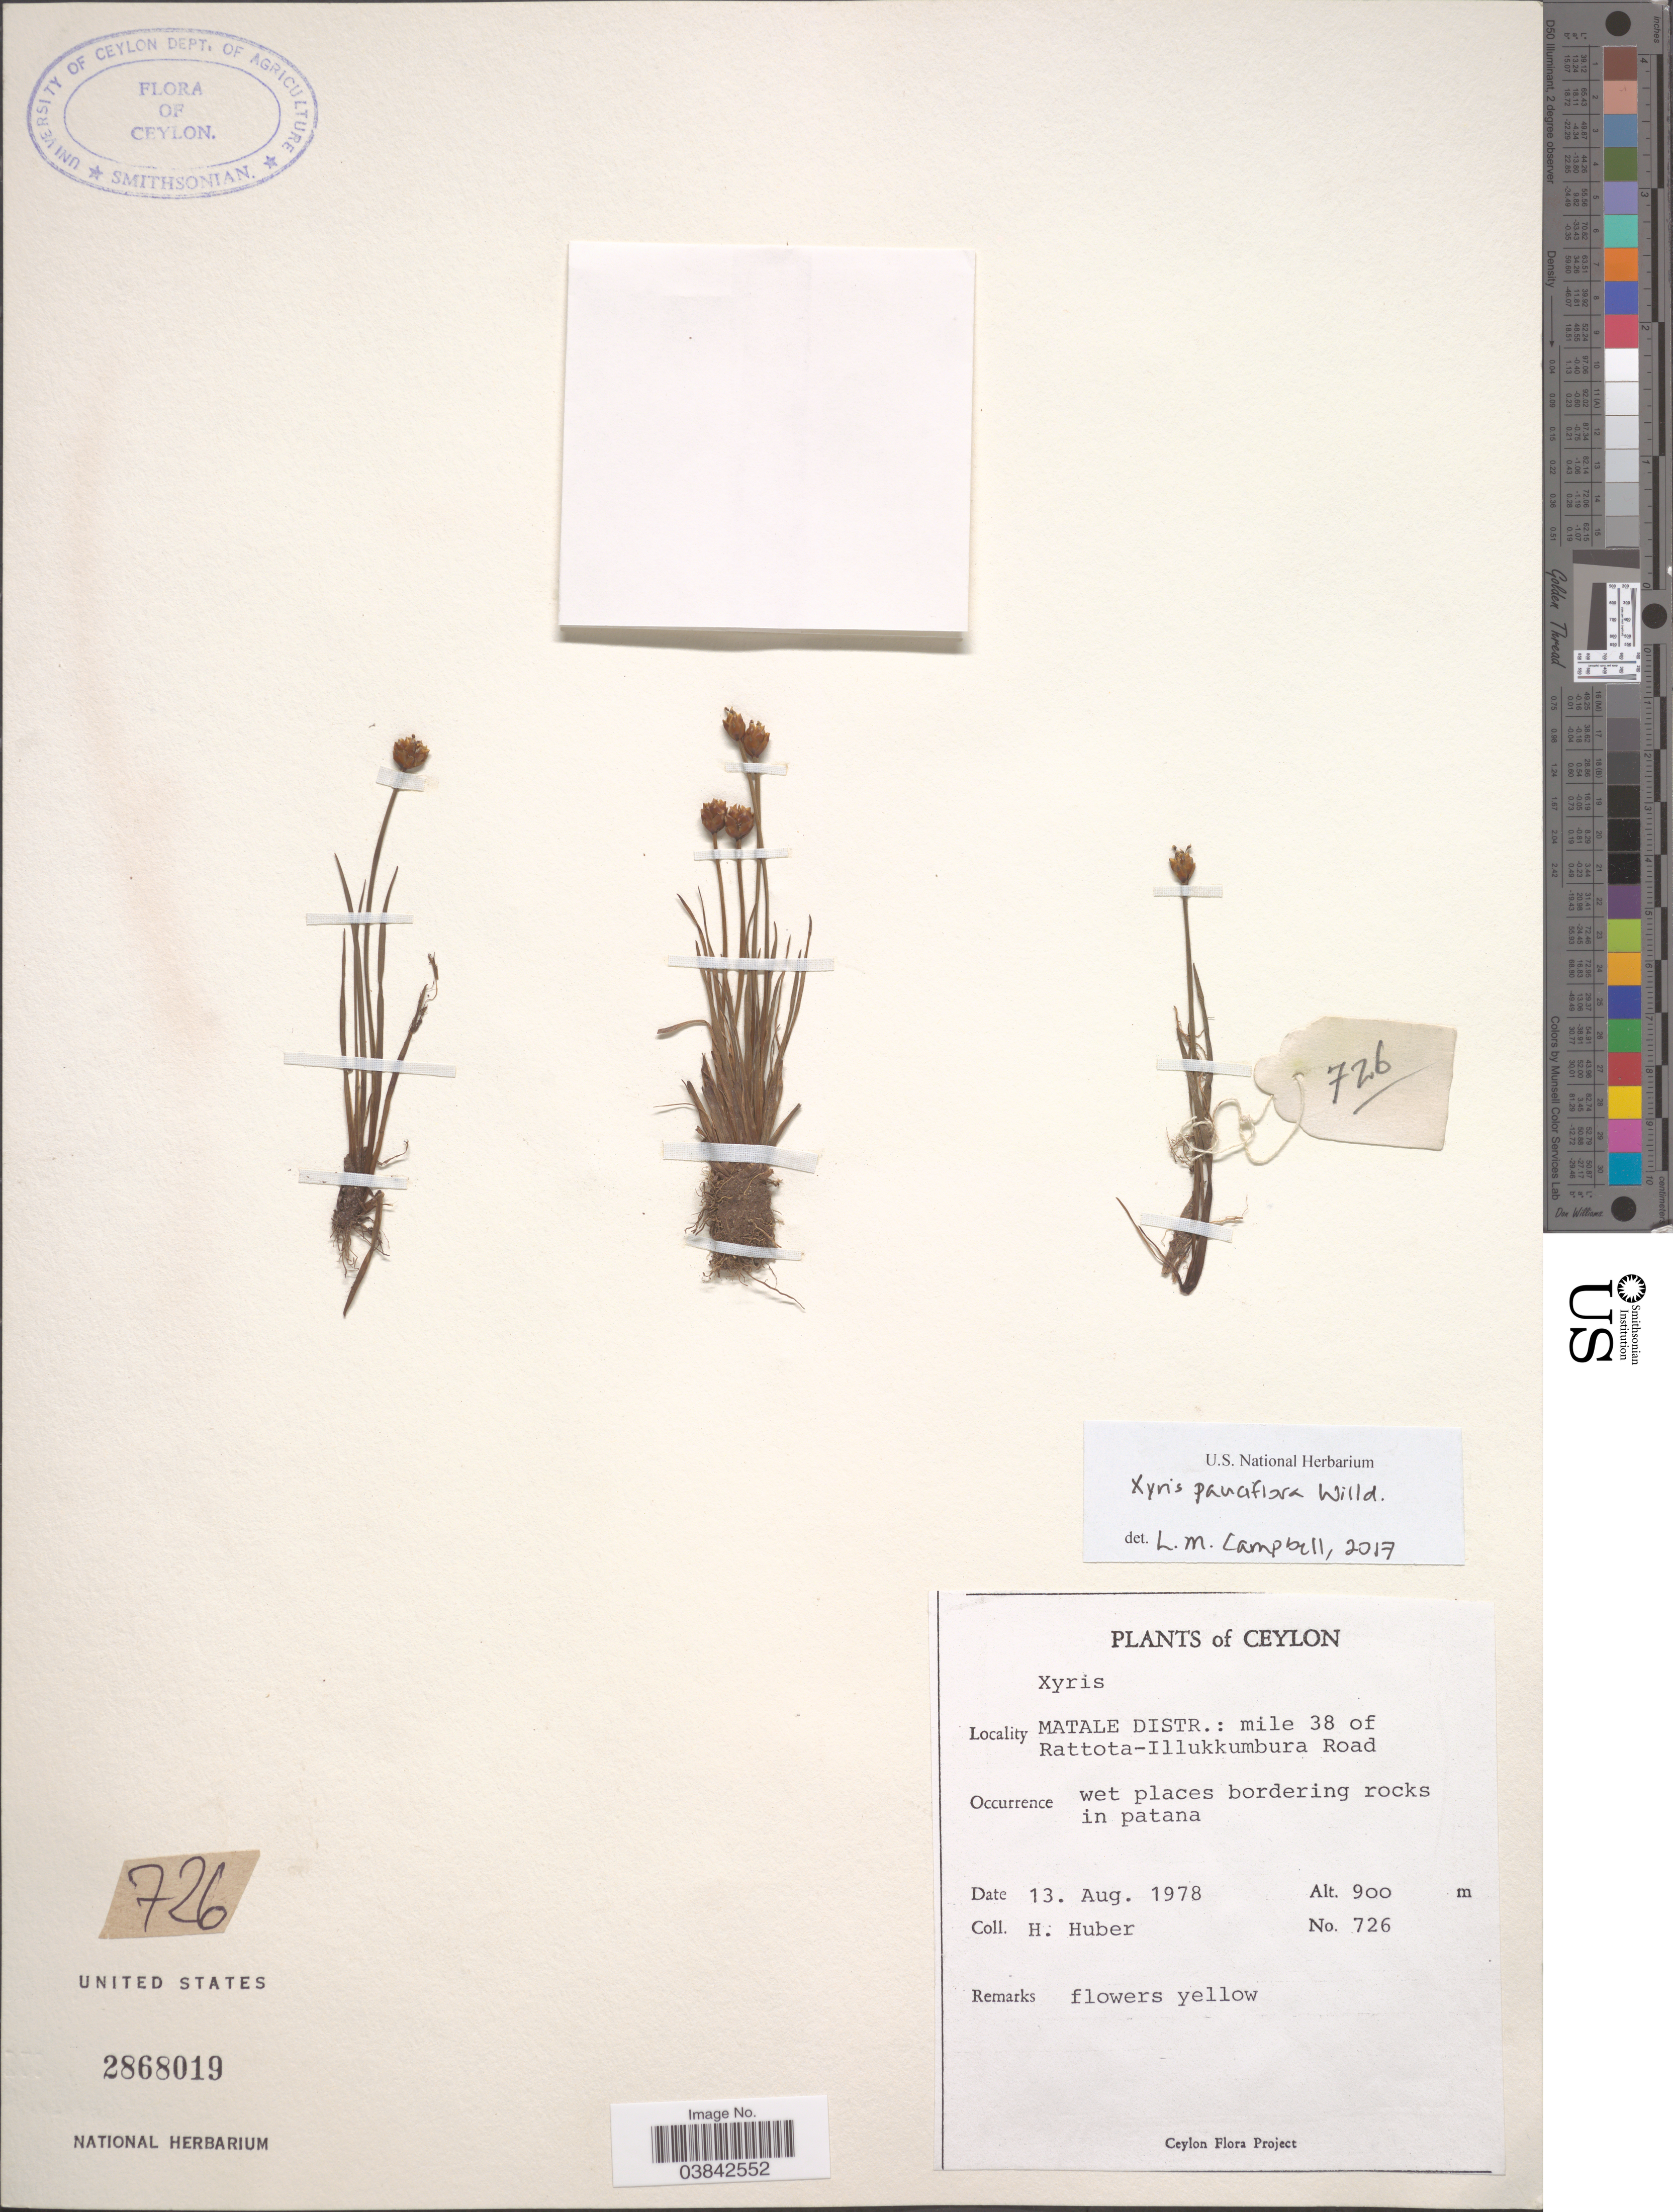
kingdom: Plantae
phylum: Tracheophyta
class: Liliopsida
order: Poales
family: Xyridaceae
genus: Xyris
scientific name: Xyris pauciflora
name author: Willd.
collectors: H. Huber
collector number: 726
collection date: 1978-08-13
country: Sri Lanka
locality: Ceylon. Matale Distr.: mile 38 of Rattota-Illukkumbura Road.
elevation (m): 900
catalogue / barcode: US 2868019